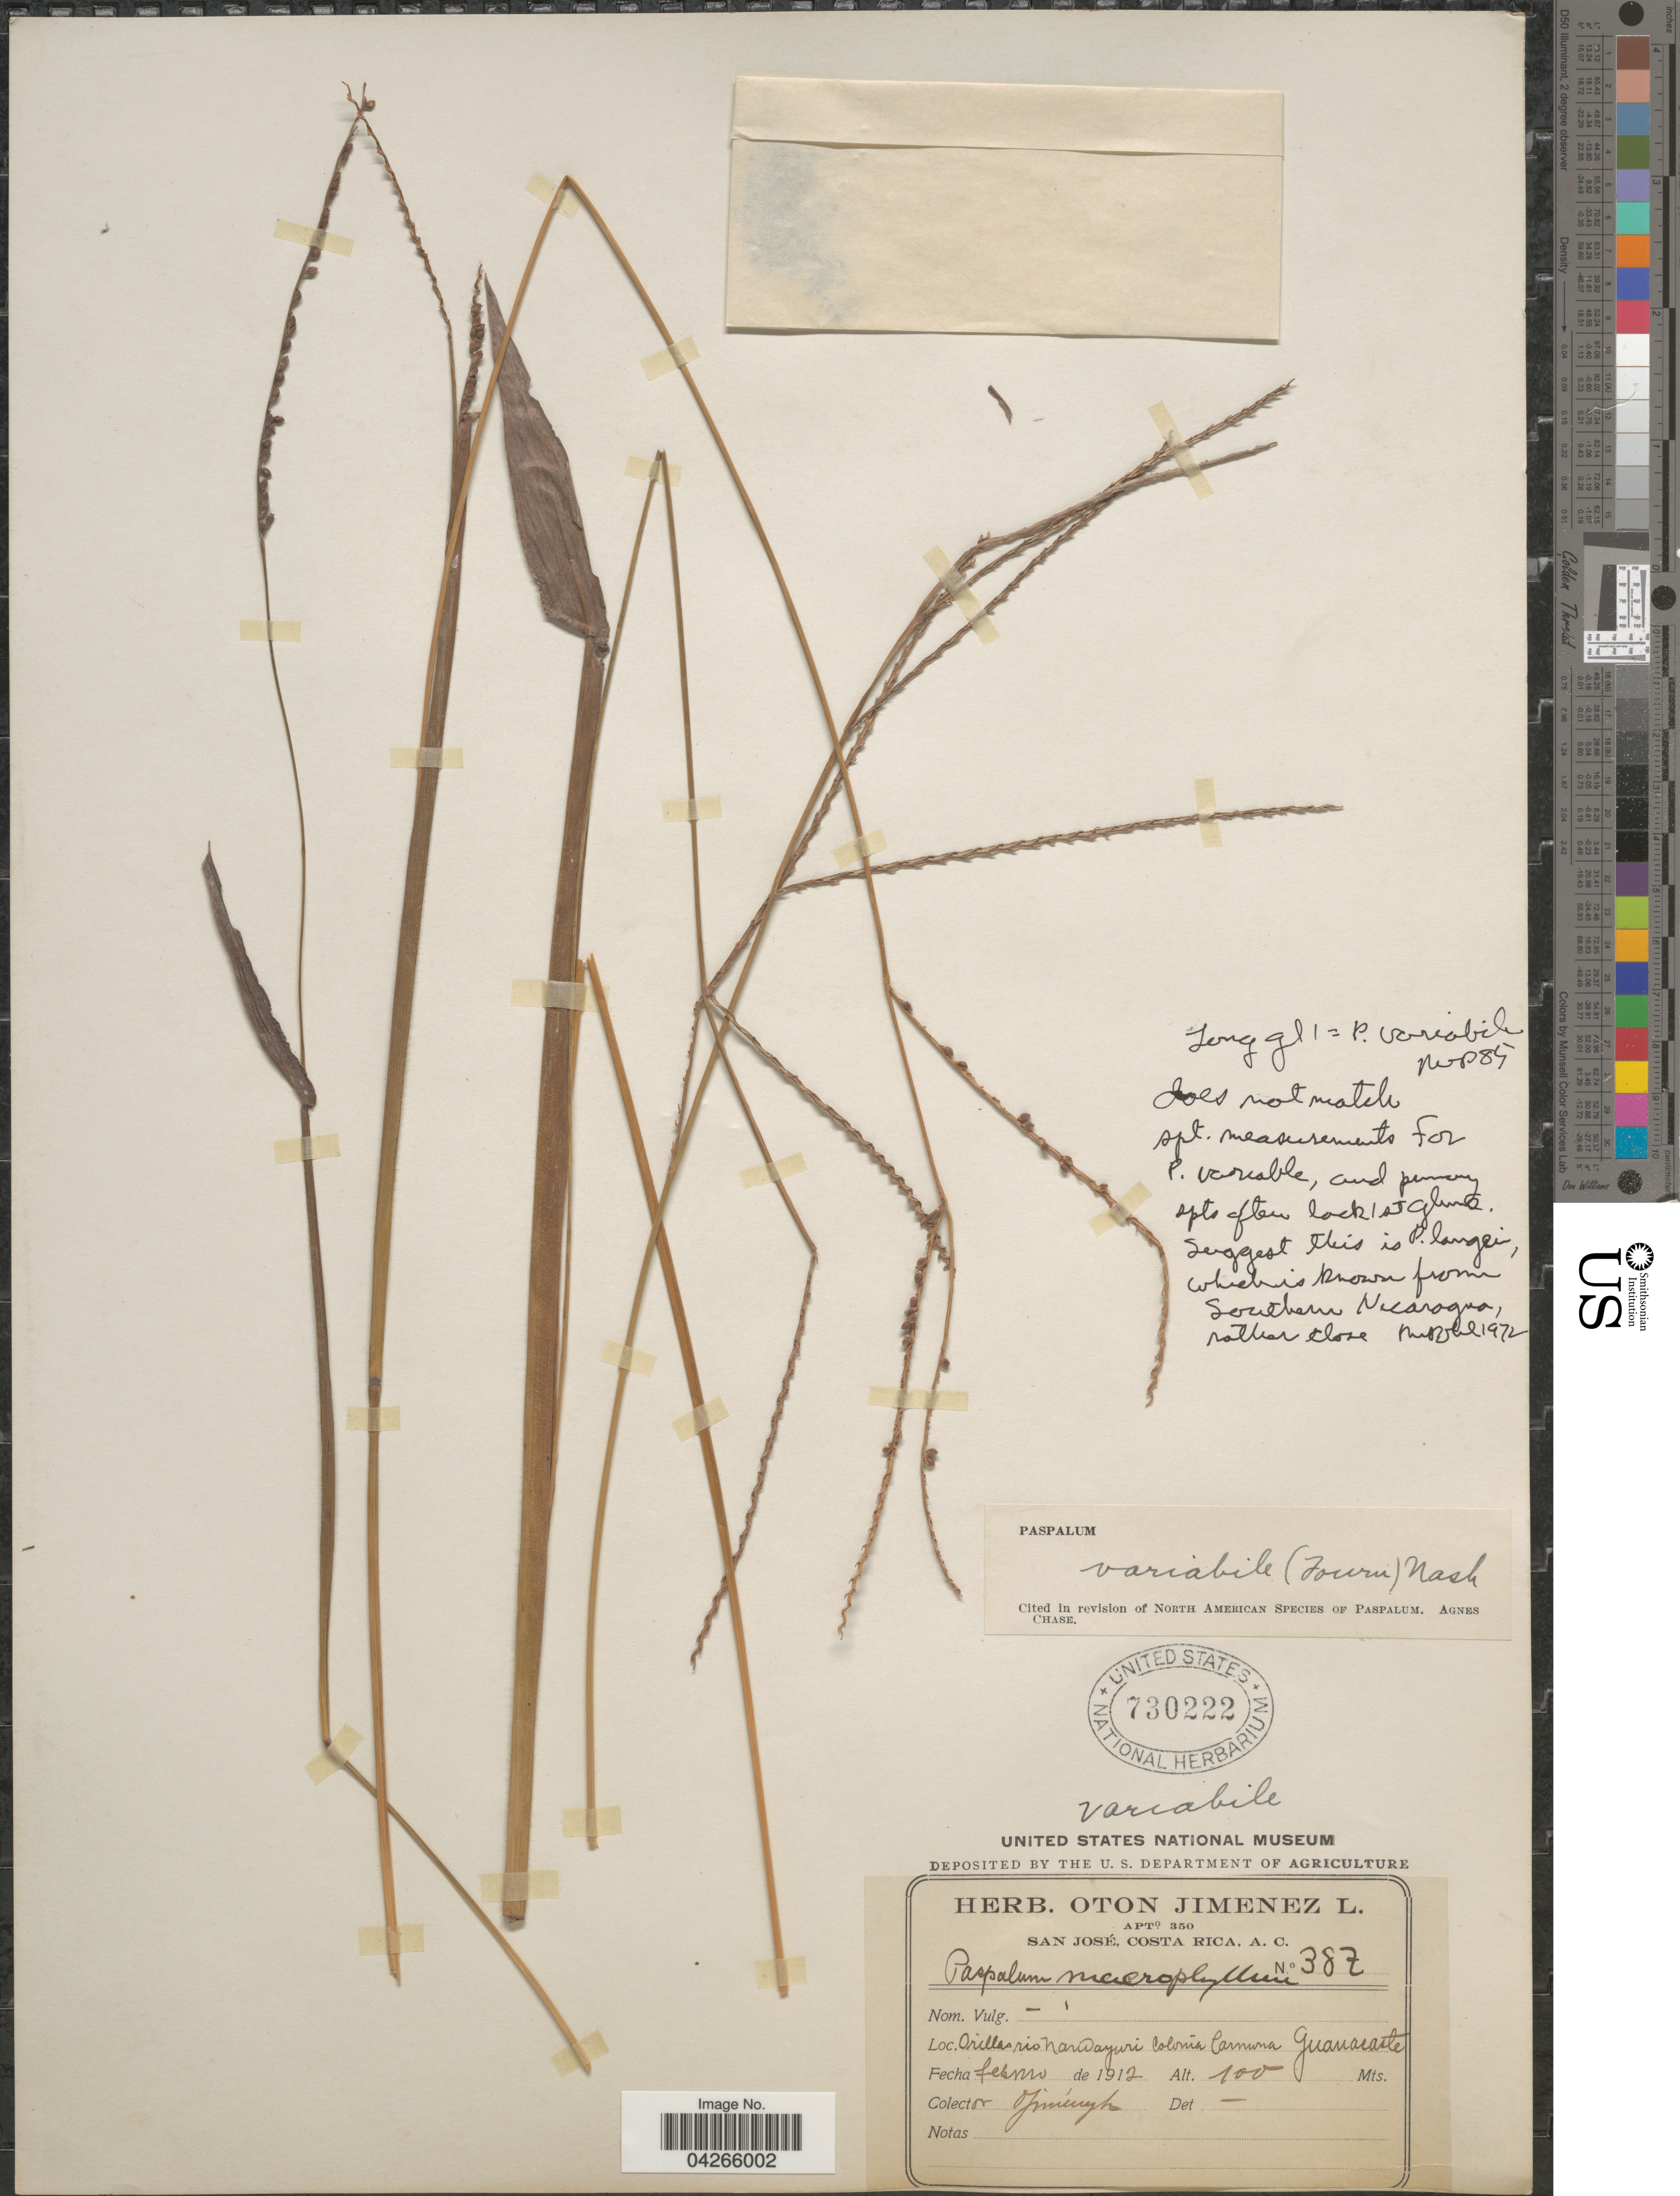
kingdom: Plantae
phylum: Tracheophyta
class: Liliopsida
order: Poales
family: Poaceae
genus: Paspalum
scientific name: Paspalum variabile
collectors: O. Jiménez L.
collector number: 387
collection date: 1912-02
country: Costa Rica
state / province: Guanacaste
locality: Orillas rio Nandayuri Colonia Carmona.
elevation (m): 30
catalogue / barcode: US 730222